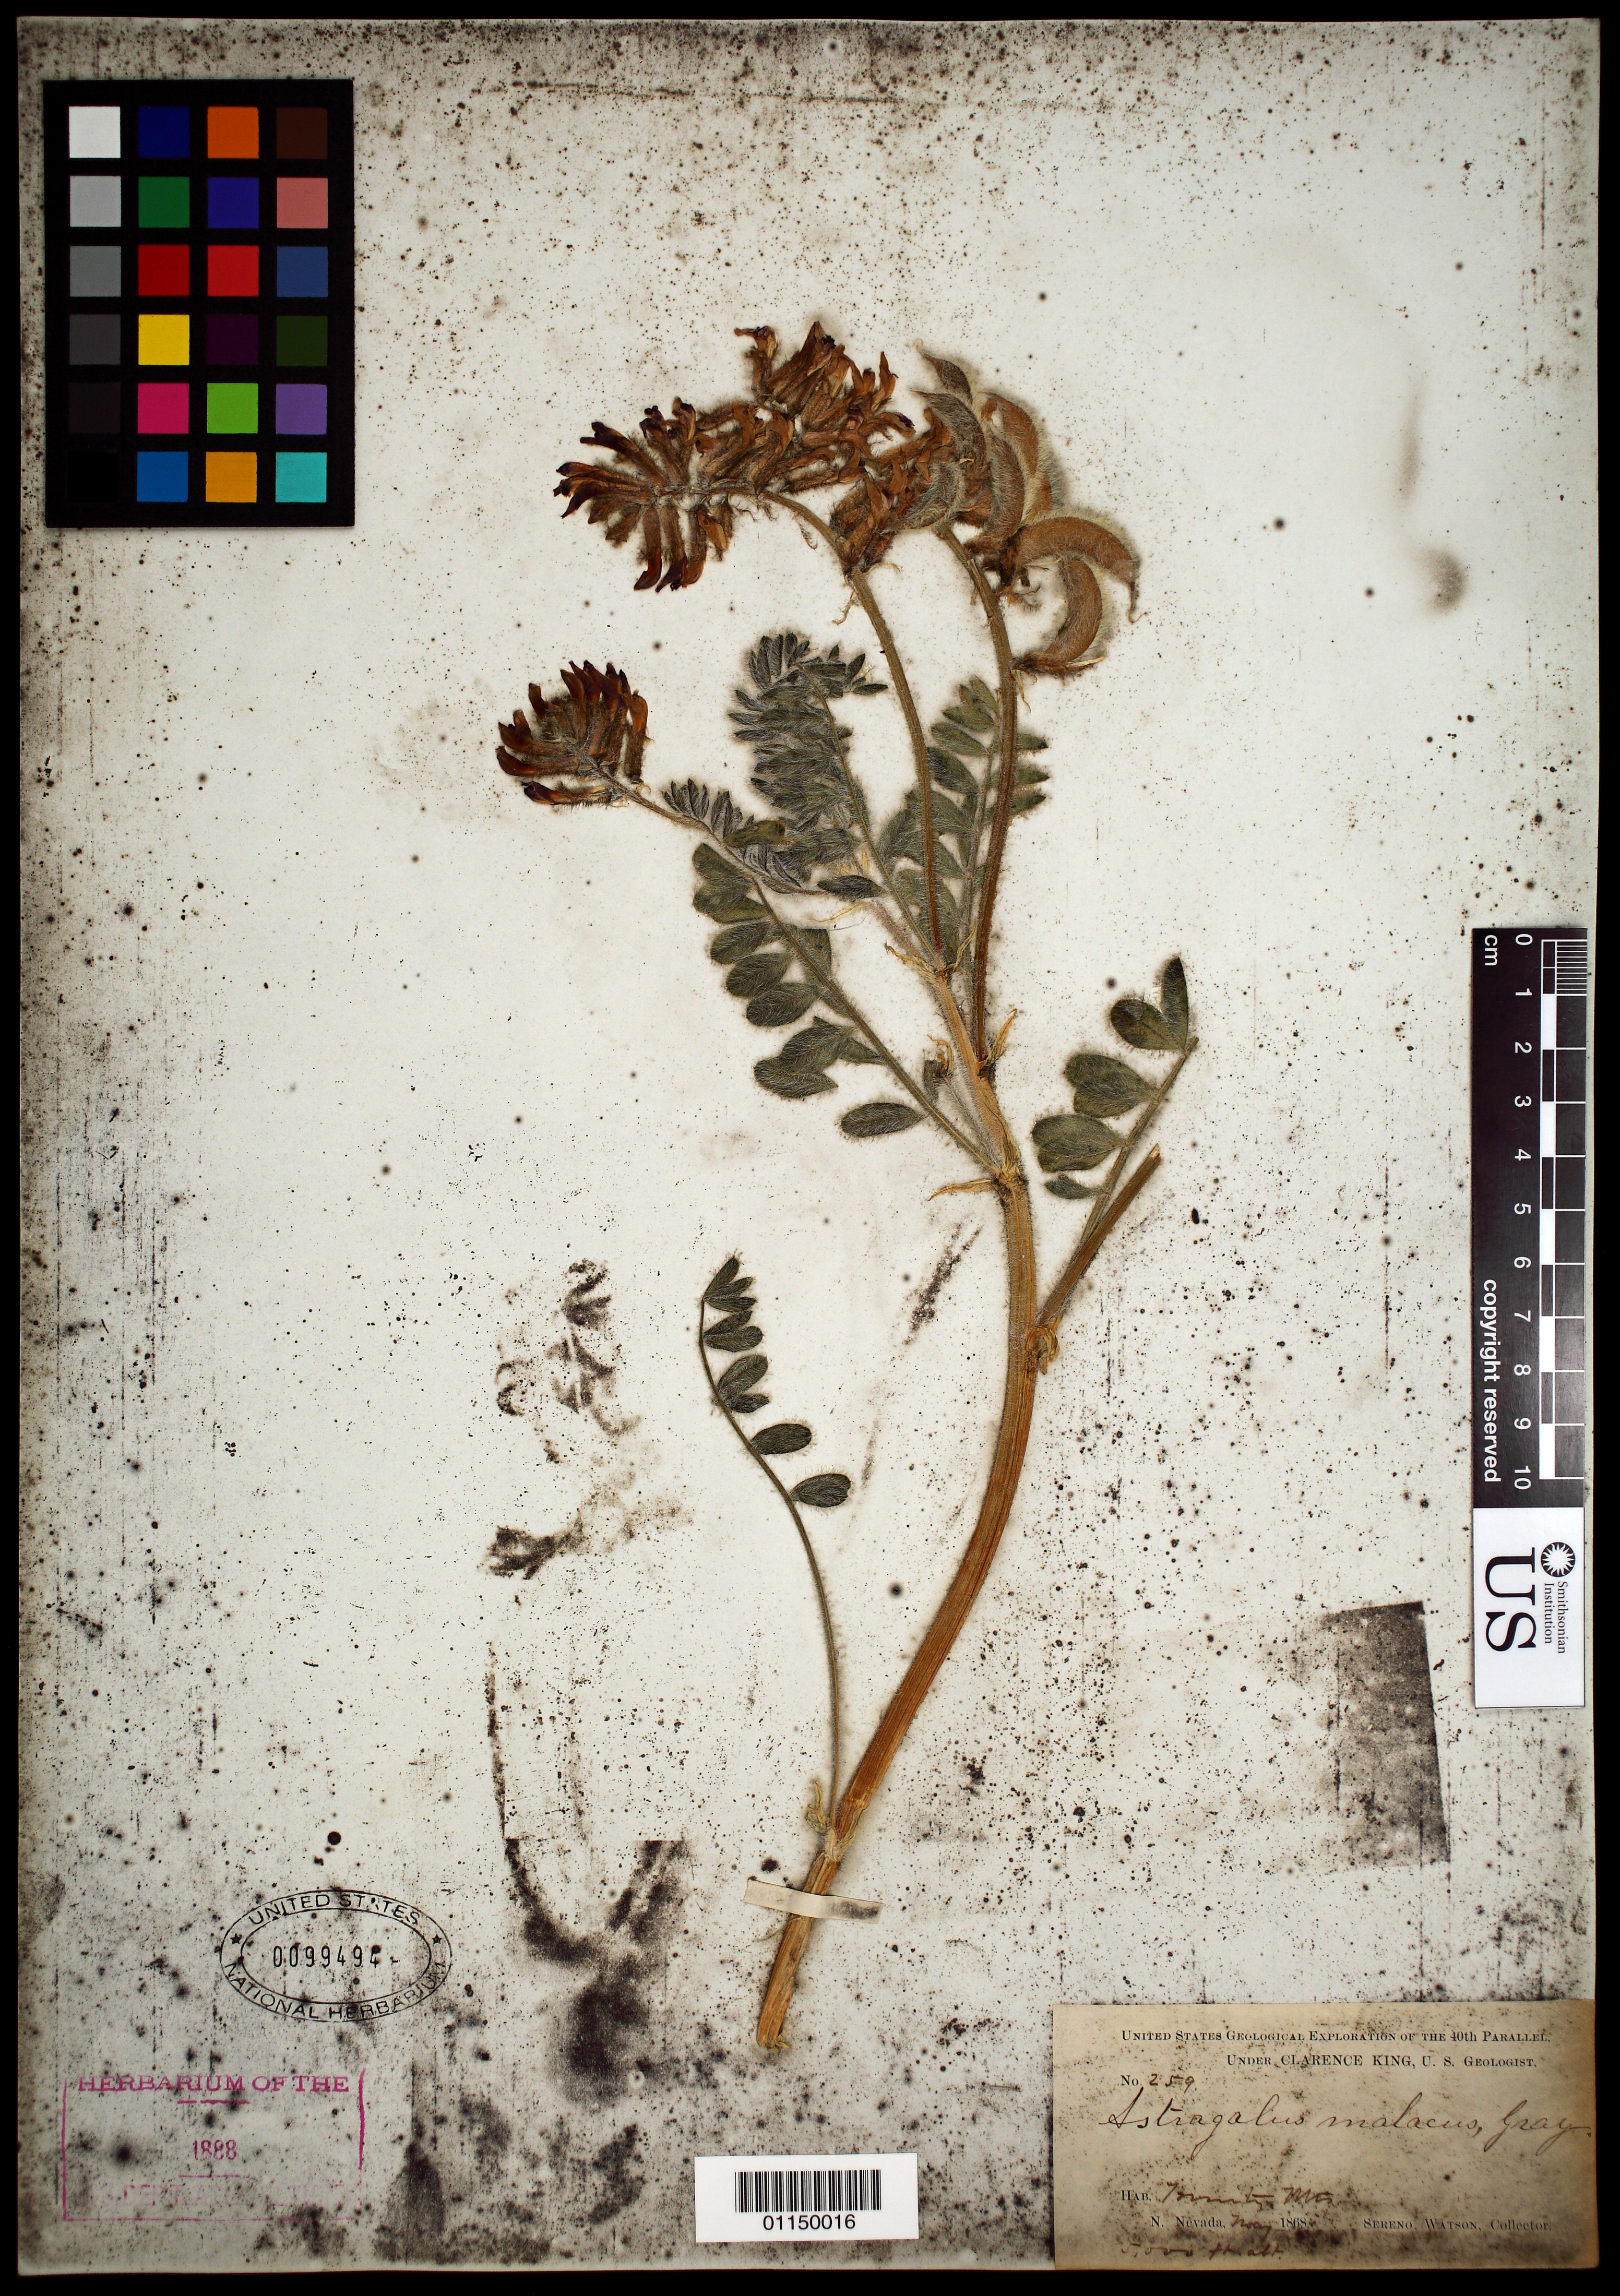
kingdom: Plantae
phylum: Tracheophyta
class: Magnoliopsida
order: Fabales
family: Fabaceae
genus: Astragalus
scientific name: Astragalus malacus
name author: A. Gray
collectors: S. Watson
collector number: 259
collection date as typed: May 1868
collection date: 1868-05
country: United States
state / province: Nevada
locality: Trinity Mountains.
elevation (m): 1524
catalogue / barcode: US 99494